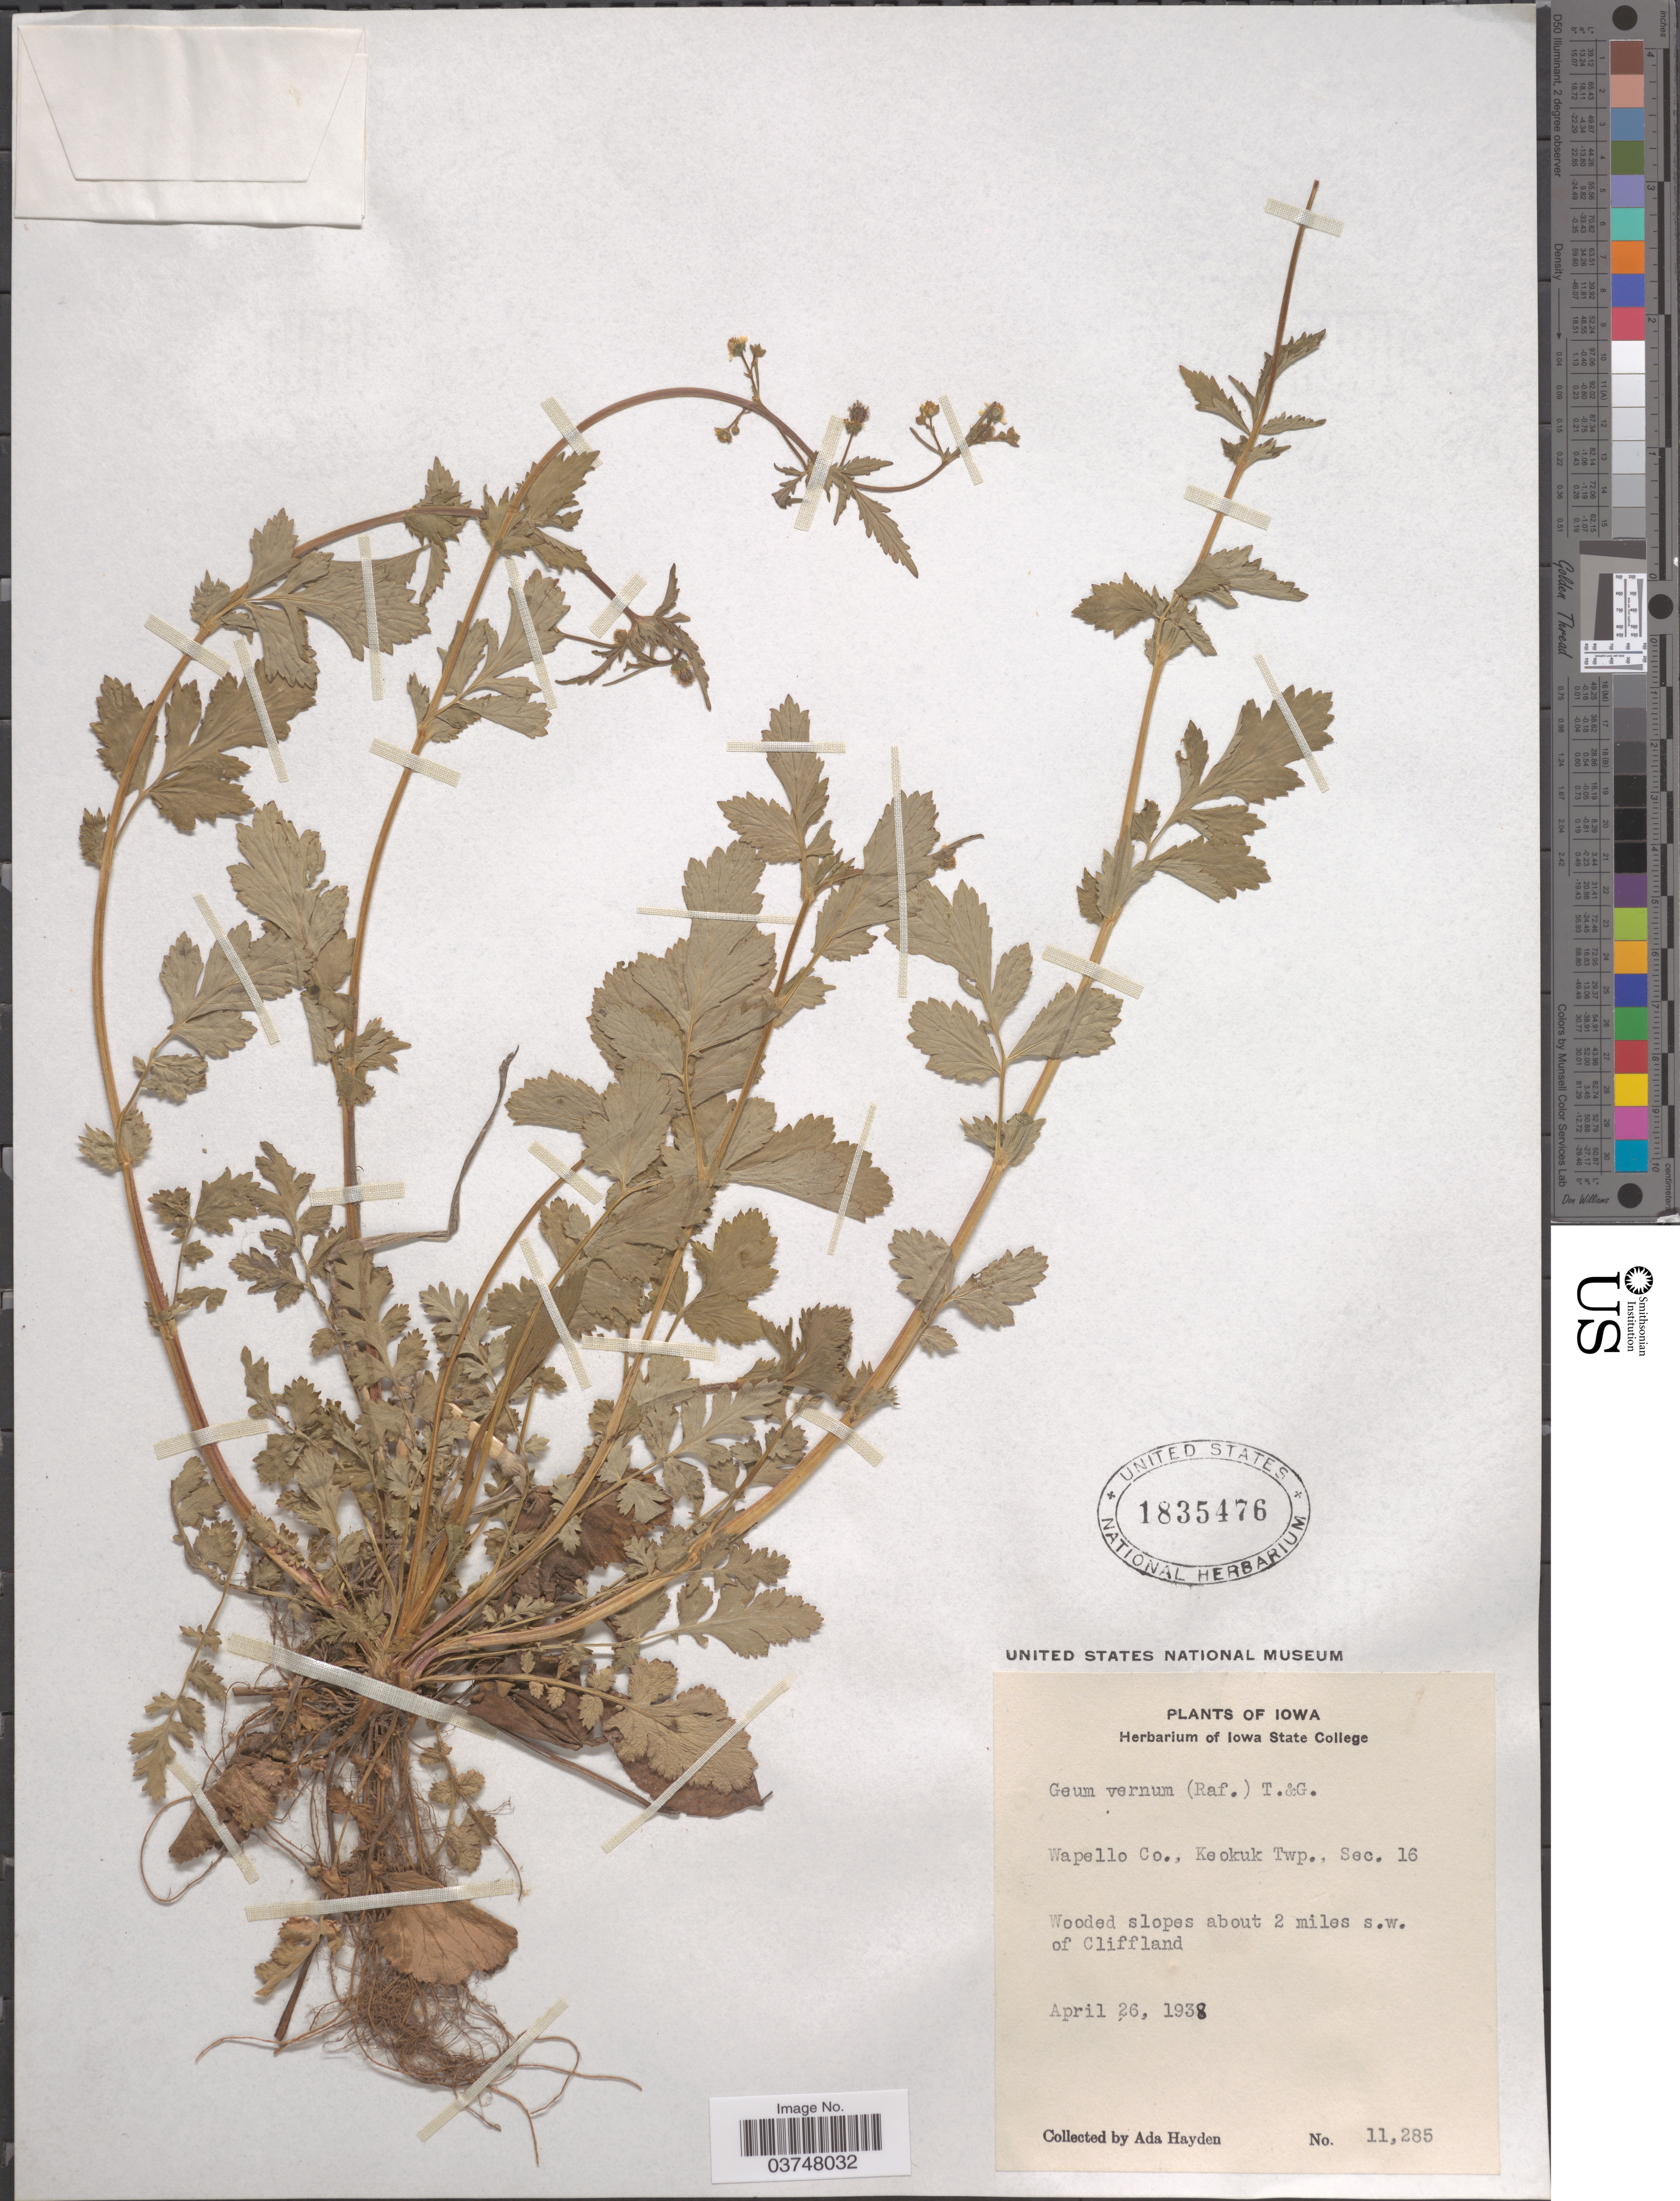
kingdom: Plantae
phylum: Tracheophyta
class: Magnoliopsida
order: Rosales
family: Rosaceae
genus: Geum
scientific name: Geum vernum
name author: (Raf.) Torr. & A. Gray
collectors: Ada Hayden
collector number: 11285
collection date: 1938-04-26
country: United States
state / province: Iowa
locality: Wapello Co. Keokuk Twp., Sec. 16. Wooded slopes about 2 miles s.w. of Cliffland.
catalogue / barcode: US 1835476